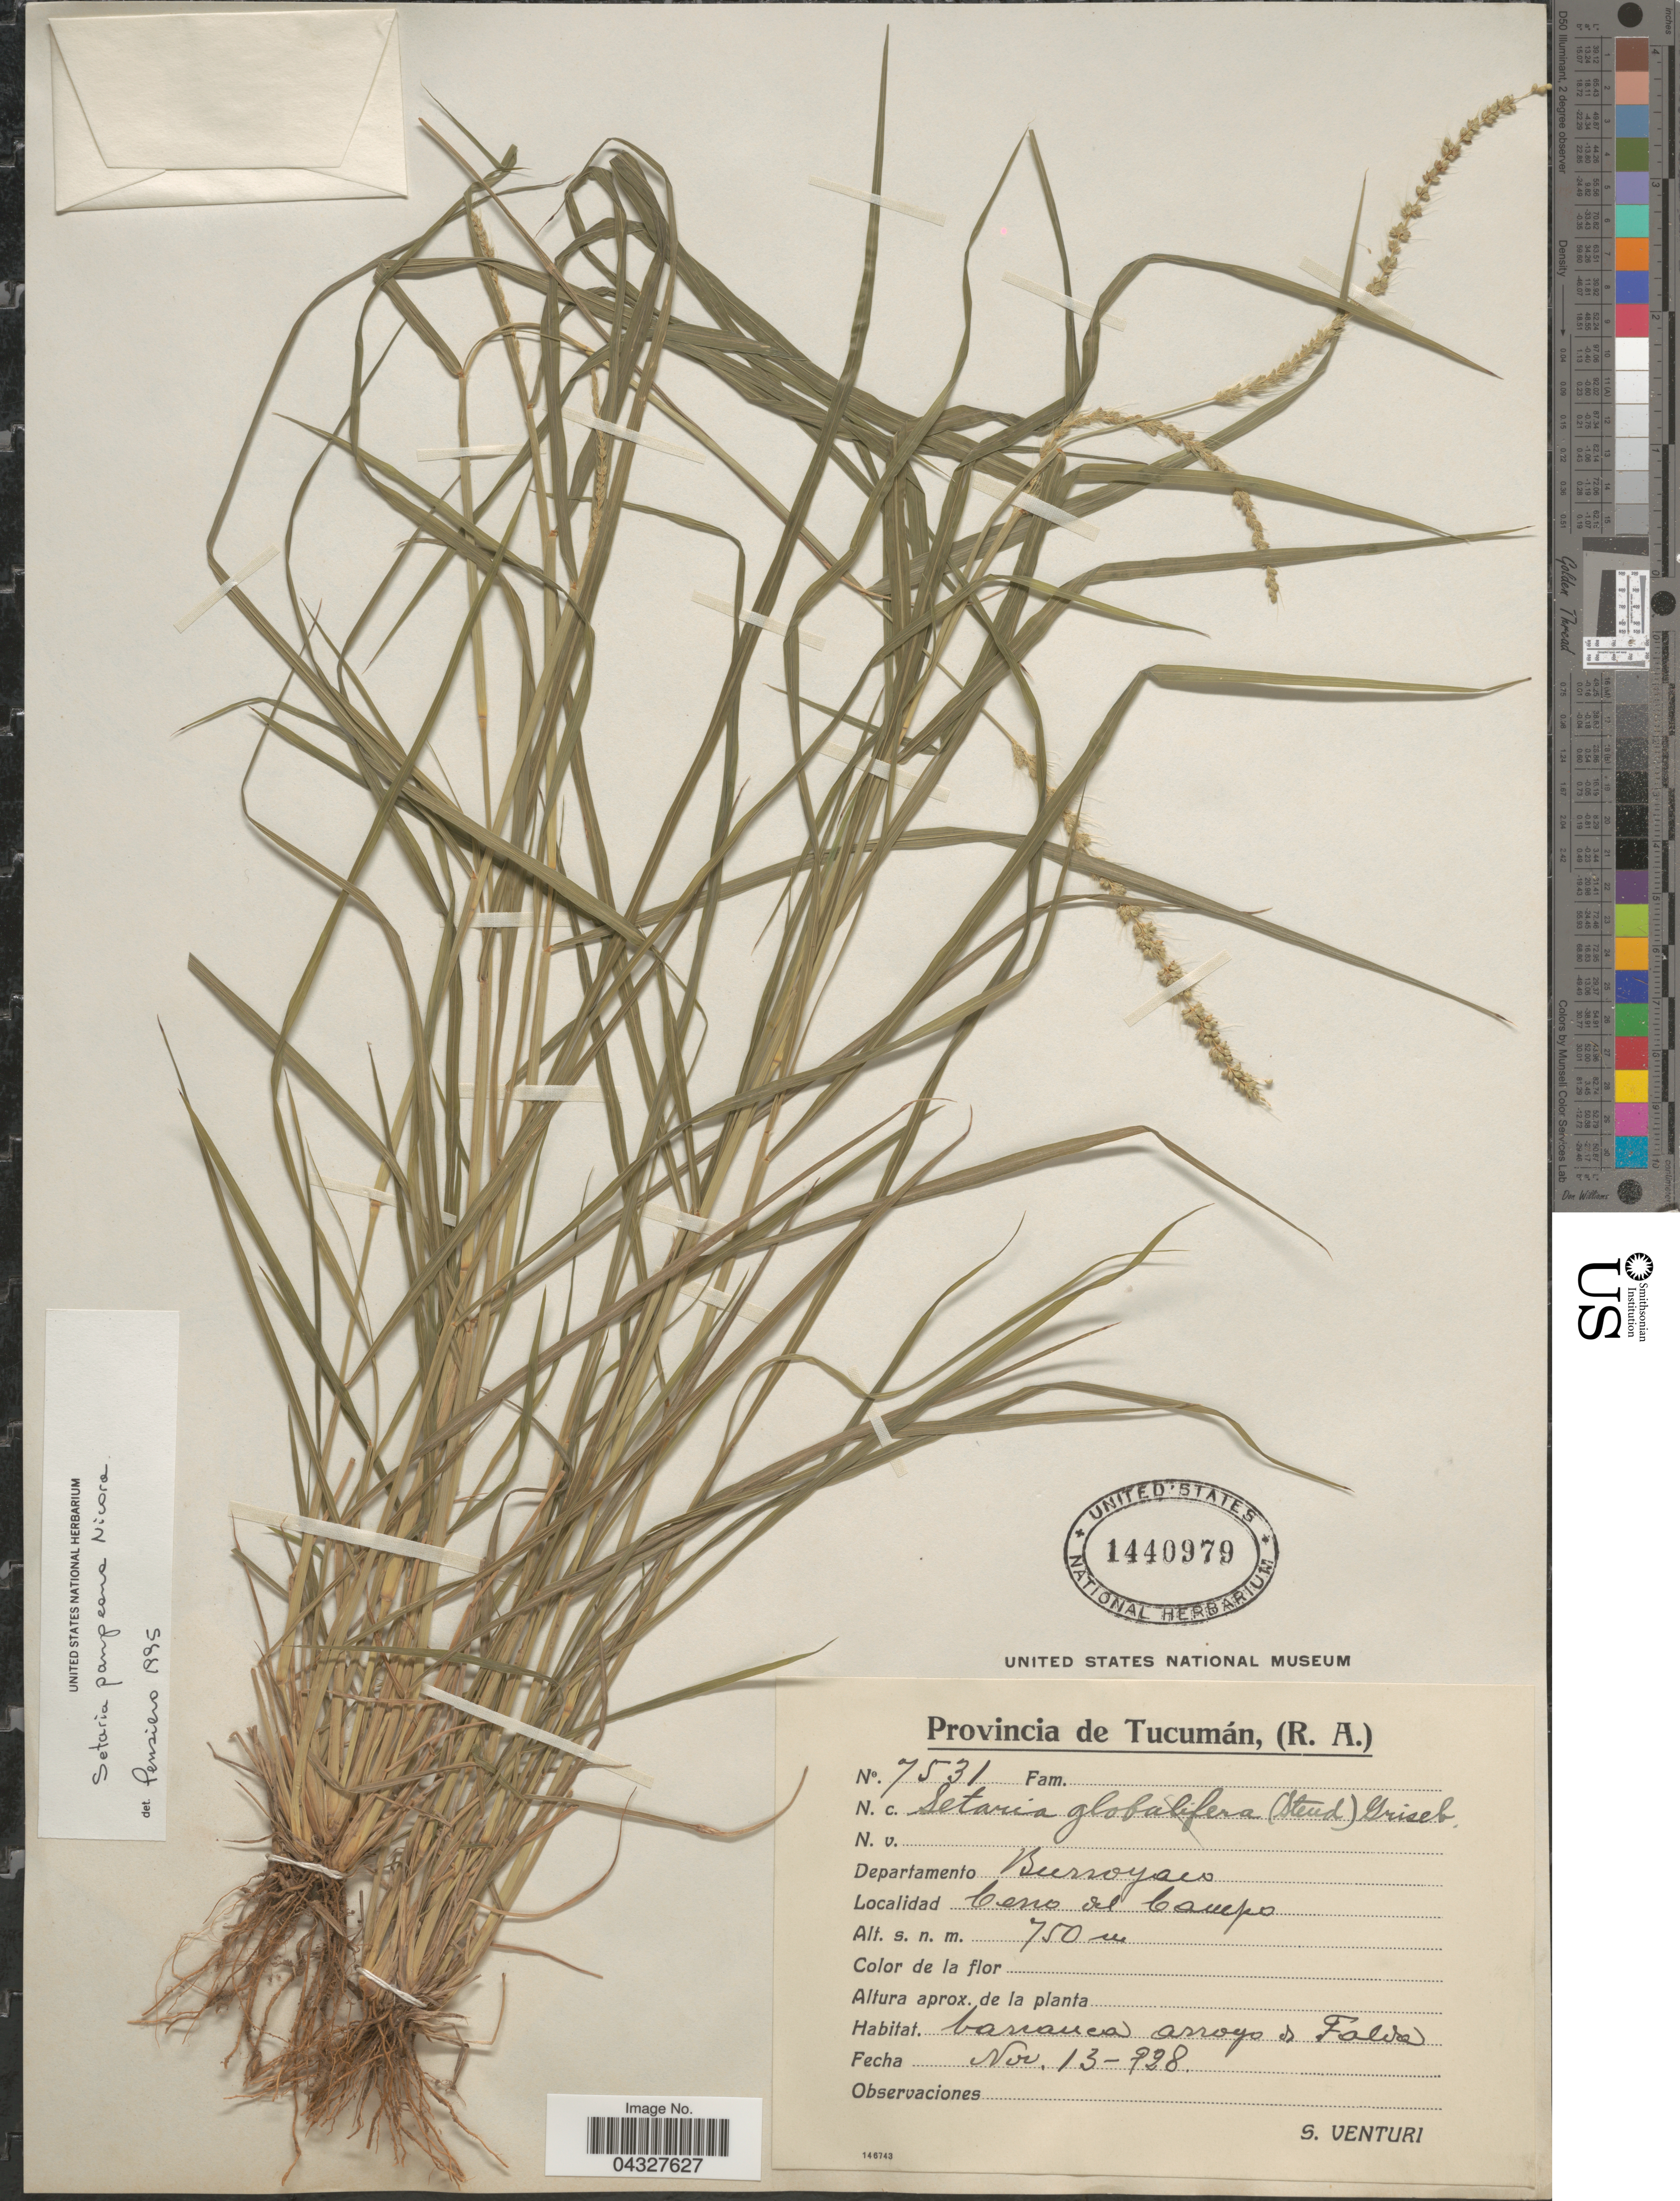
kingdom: Plantae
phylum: Tracheophyta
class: Liliopsida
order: Poales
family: Poaceae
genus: Setaria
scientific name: Setaria pampeana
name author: Parodi ex Nicora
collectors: S. Venturi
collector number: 7531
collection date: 1928-11-13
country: Argentina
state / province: Tucuman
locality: Departamento Burroyaco. Cerro del Campo.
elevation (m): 750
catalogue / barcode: US 1440979